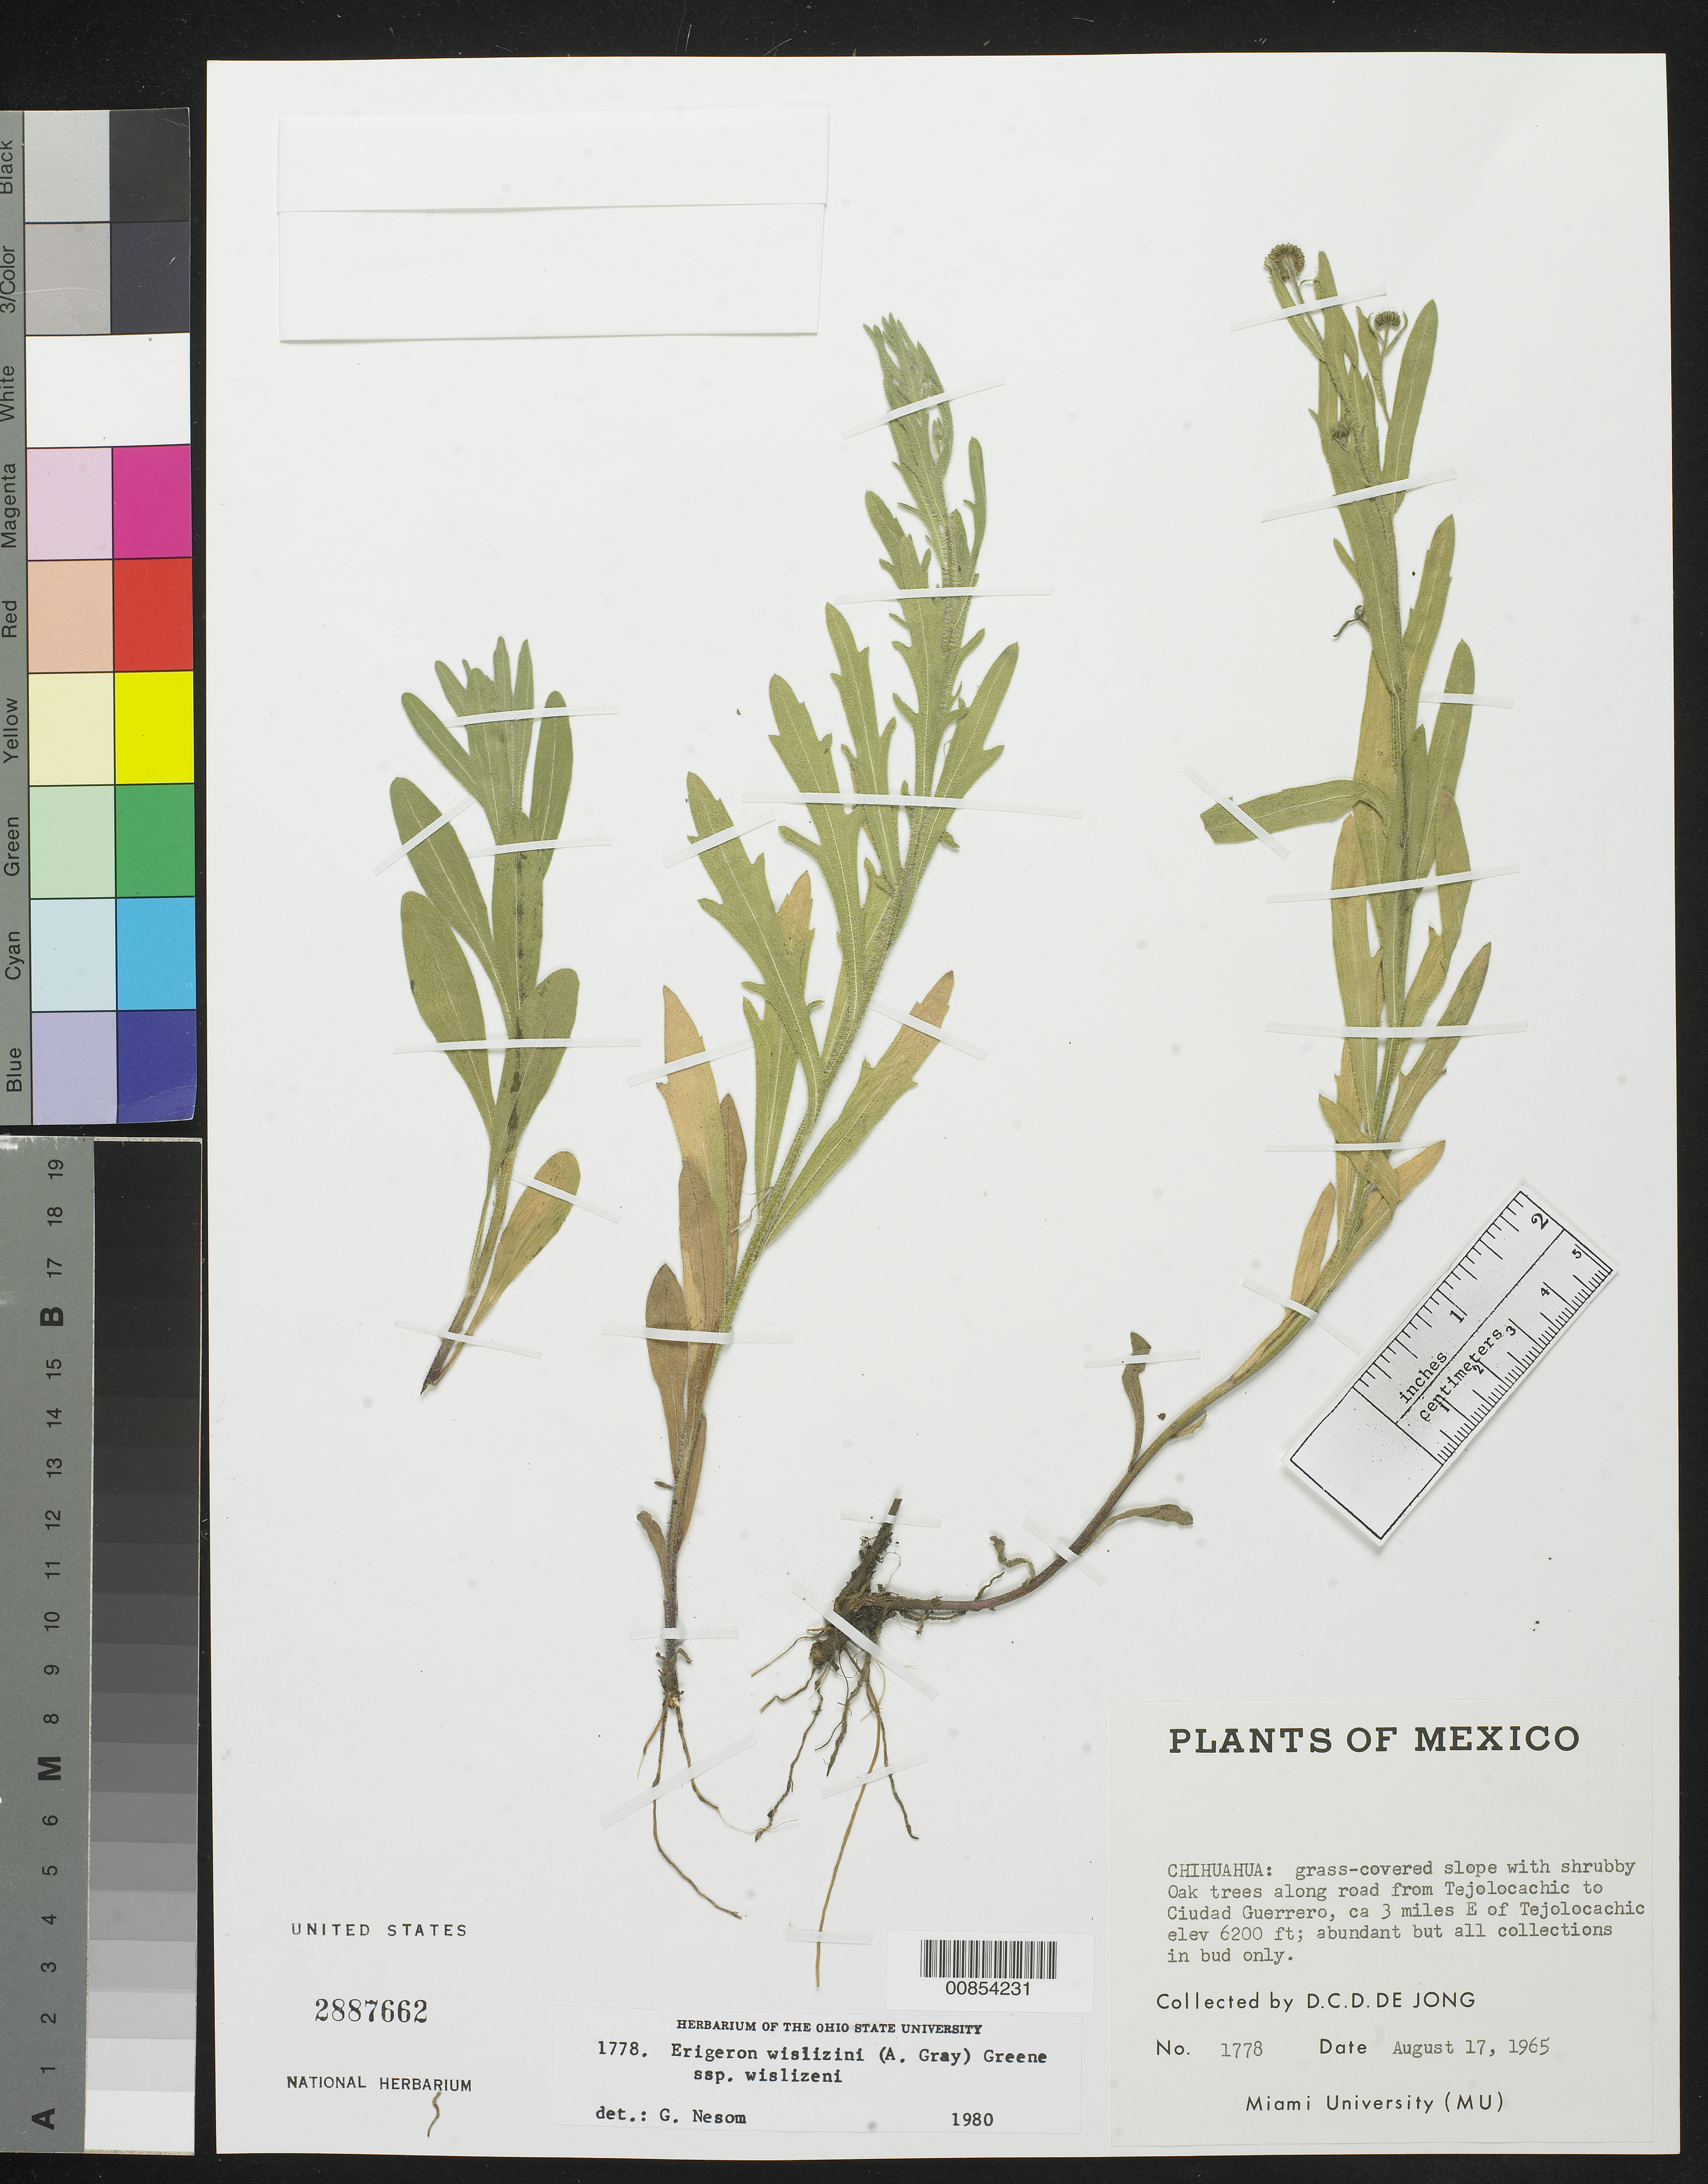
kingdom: Plantae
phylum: Tracheophyta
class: Magnoliopsida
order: Asterales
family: Asteraceae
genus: Erigeron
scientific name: Erigeron wislizeni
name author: (A. Gray) Greene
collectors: D. de Jong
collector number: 1778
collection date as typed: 17 Aug 1965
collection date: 1965-08-17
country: Mexico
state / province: Chihuahua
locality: Along road from Tejolocachic to Ciudad Guerrero, ca 3 miles E of Tejolocachic.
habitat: Grass-covered slope with shruby Oak trees along road.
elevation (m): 1890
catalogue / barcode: US 2887662